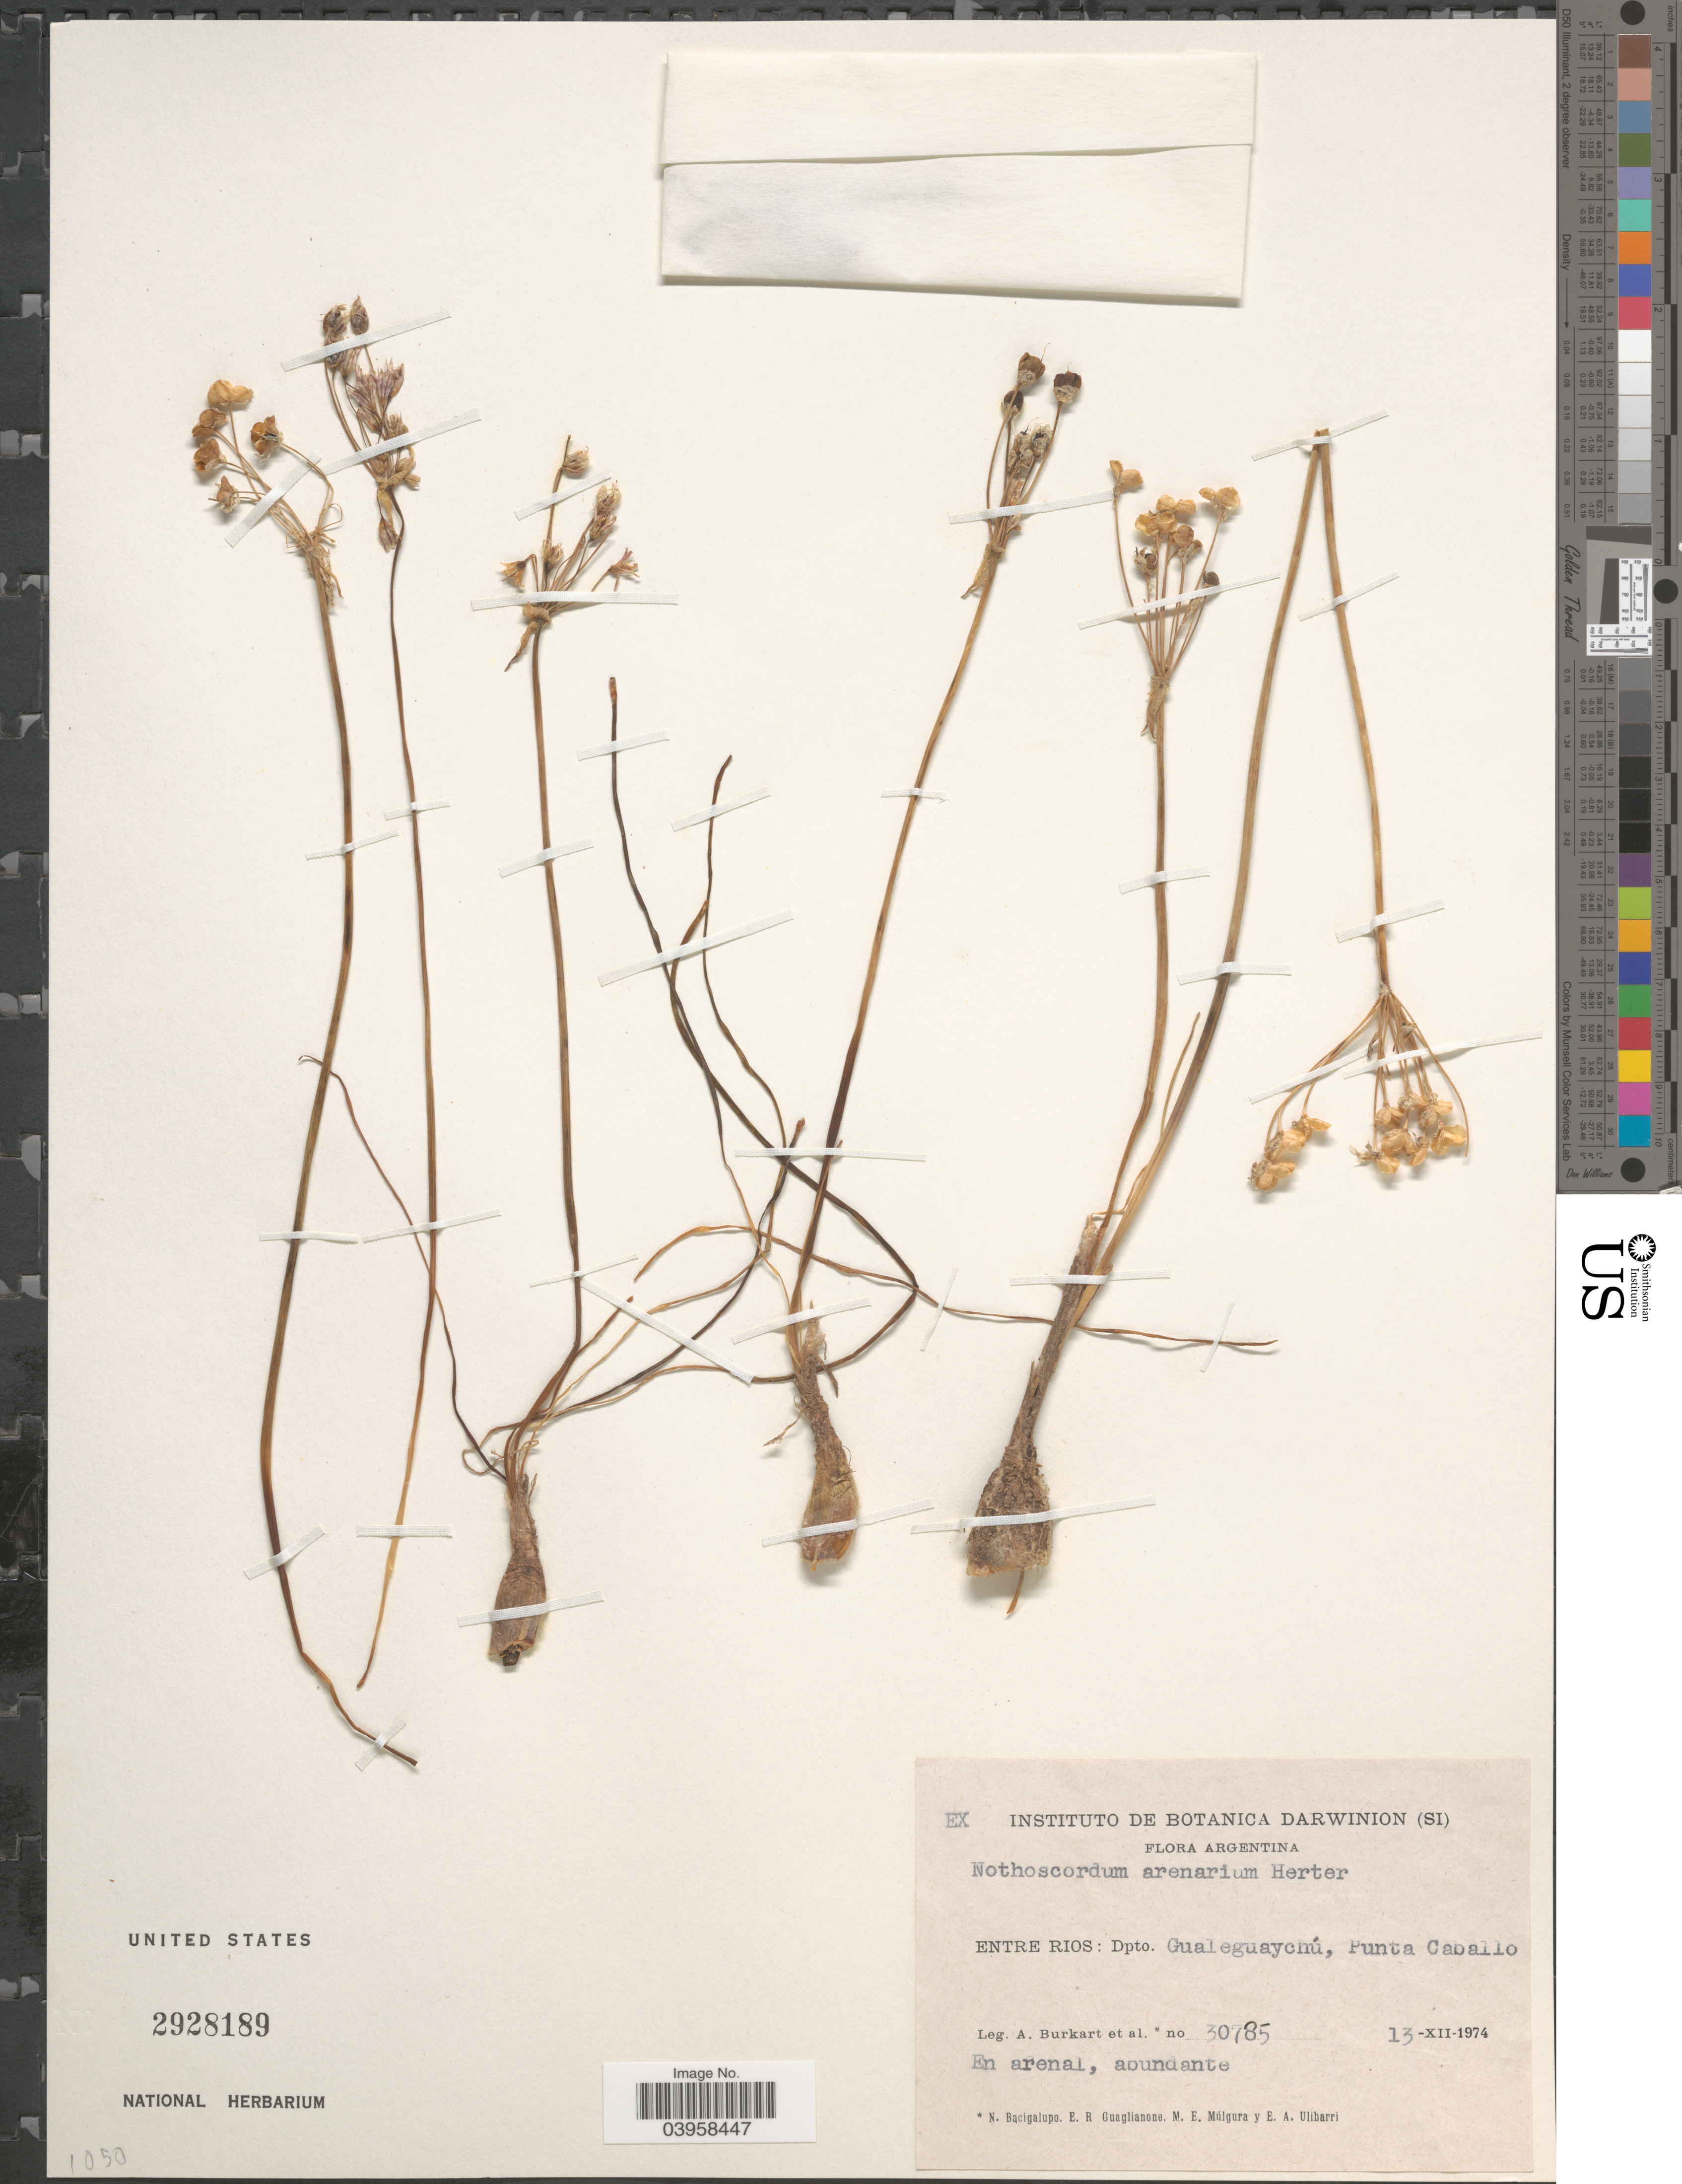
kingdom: Plantae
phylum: Tracheophyta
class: Liliopsida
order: Asparagales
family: Amaryllidaceae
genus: Nothoscordum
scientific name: Nothoscordum arenarium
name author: Herter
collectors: A. E. Burkart, N. M. Bacigalupo, E. R. Guaglianone, M. E. Múlgura & E. A. Ulibarri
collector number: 30785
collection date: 1974-12-13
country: Argentina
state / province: Entre Rios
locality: Dpto. Gualeguaychú, Punta Caballo.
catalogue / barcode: US 2928189